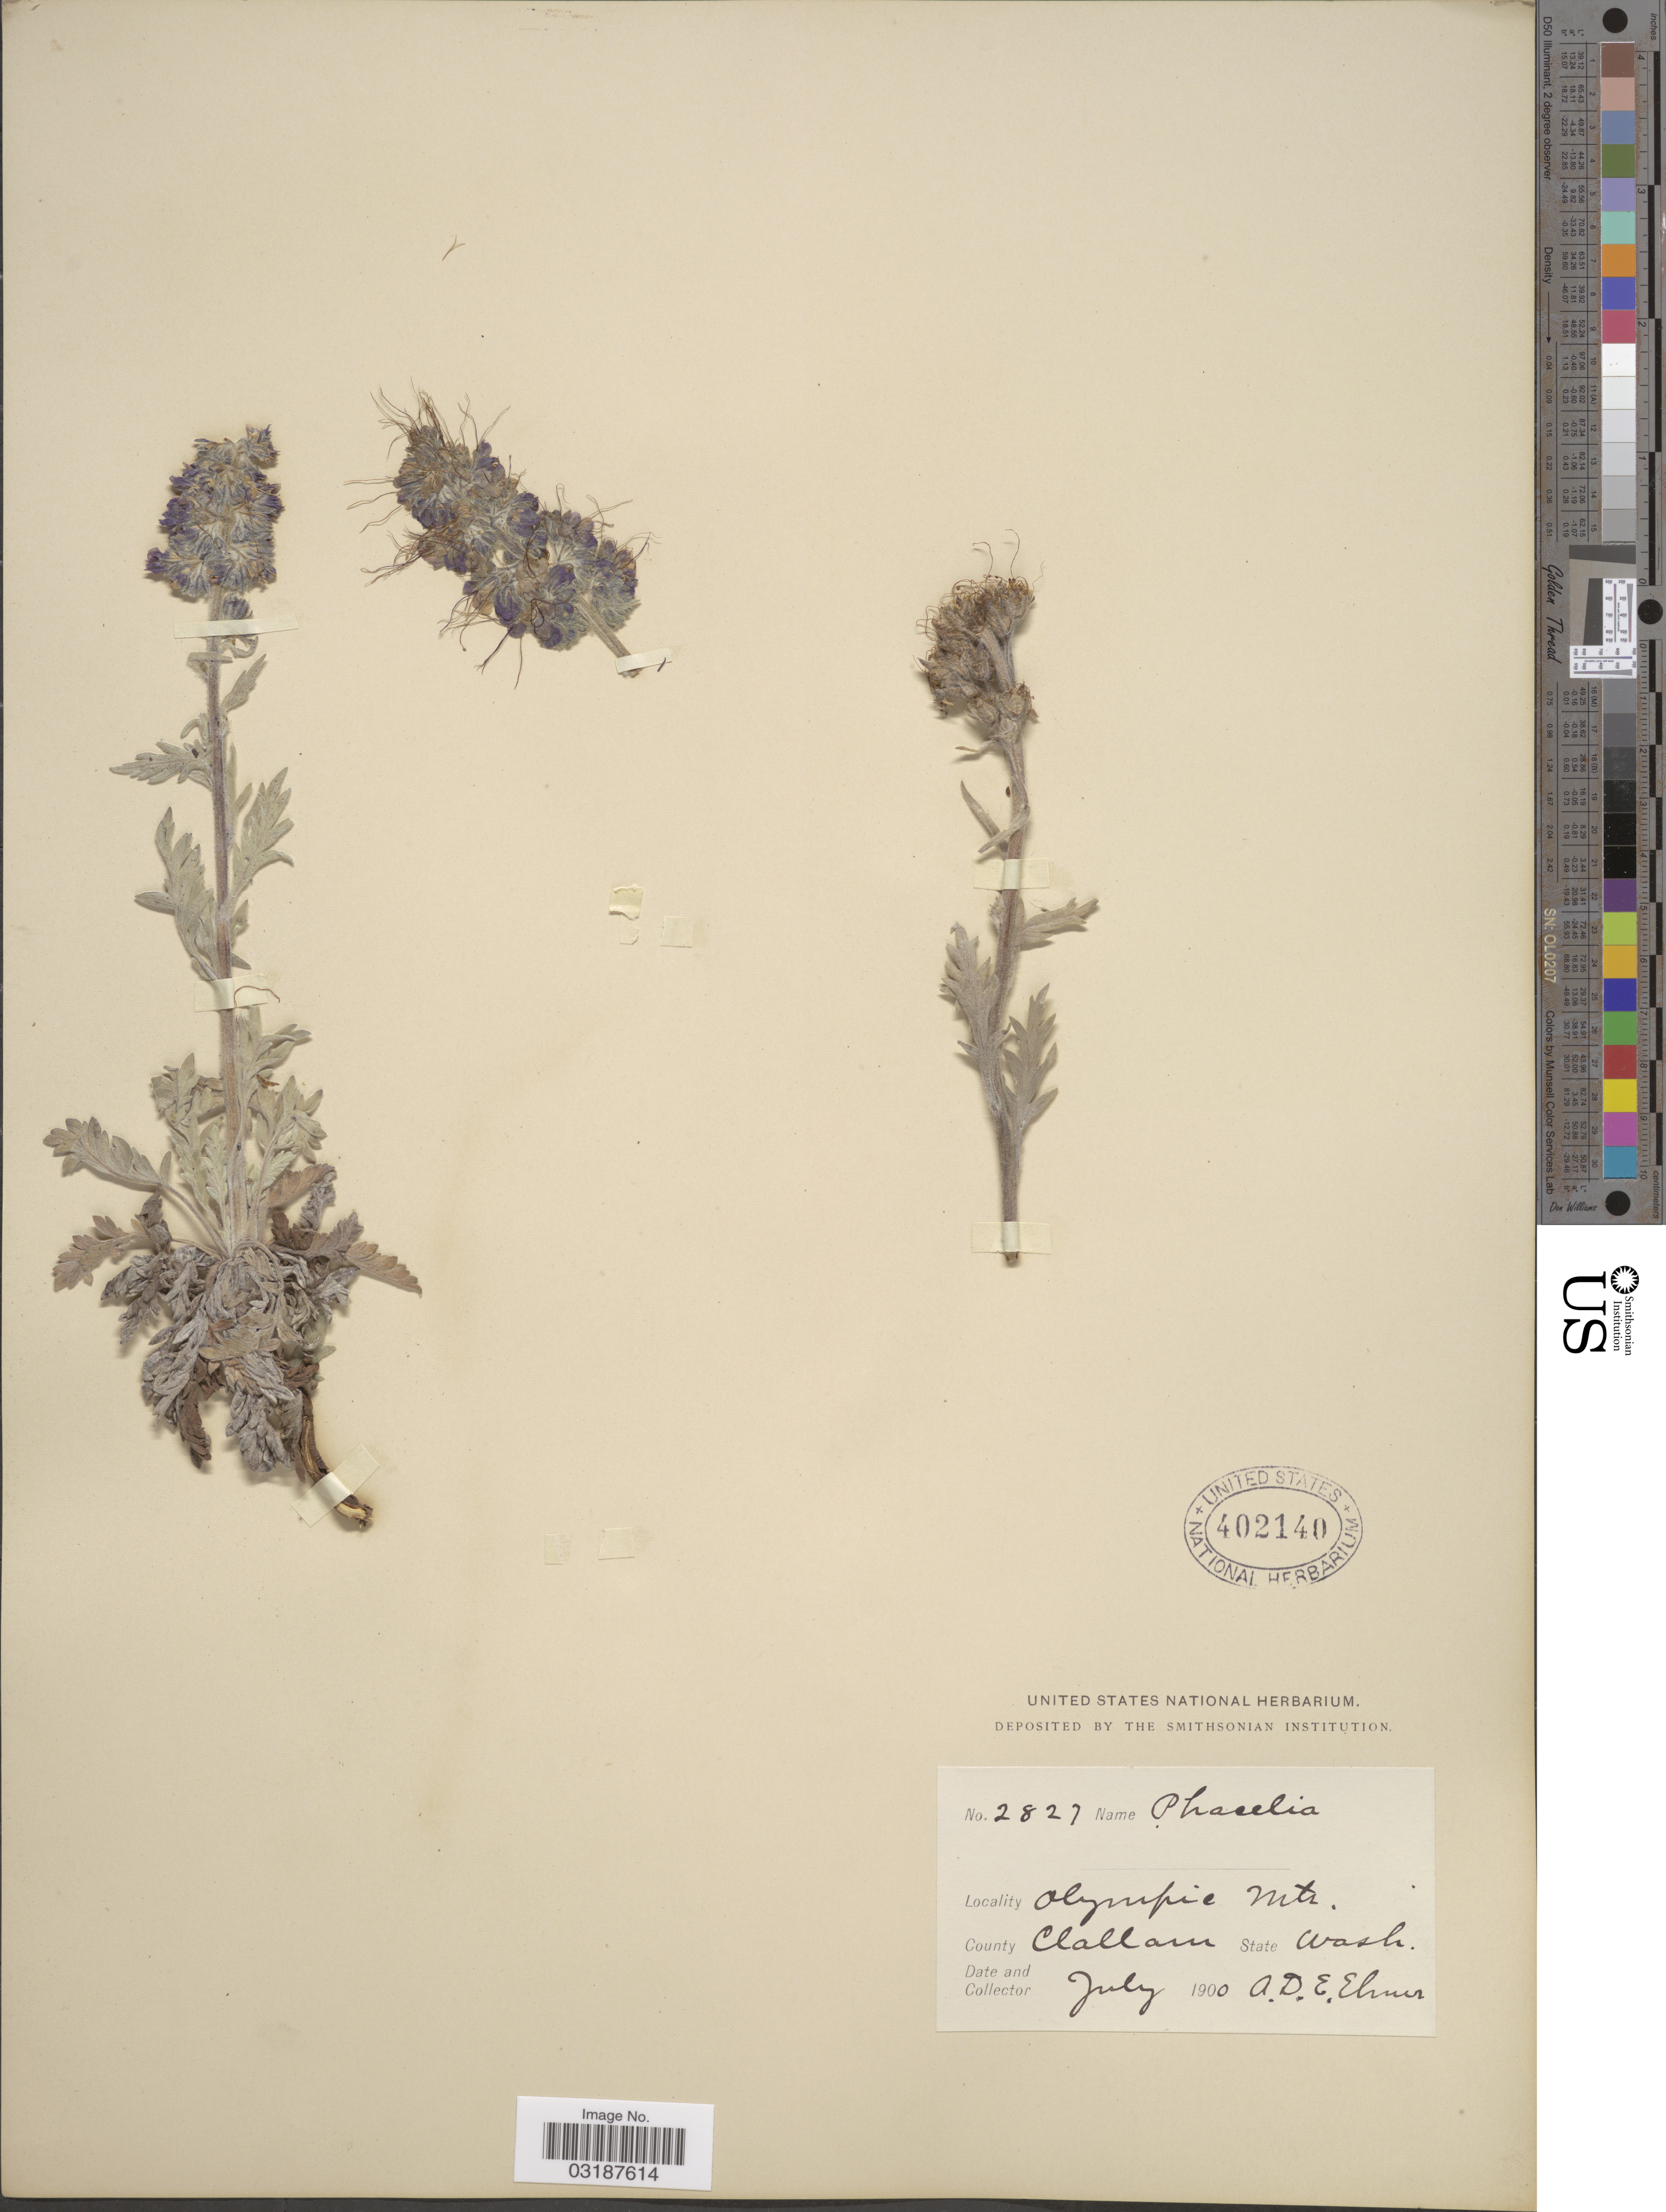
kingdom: Plantae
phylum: Tracheophyta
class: Magnoliopsida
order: Boraginales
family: Hydrophyllaceae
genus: Phacelia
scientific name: Phacelia sericea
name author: (Graham) A. Gray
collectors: A. D. E. Elmer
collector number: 2827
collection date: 1900-07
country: United States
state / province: Washington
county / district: Clallam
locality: Olympic Mts. County Clallam.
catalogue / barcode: US 402140